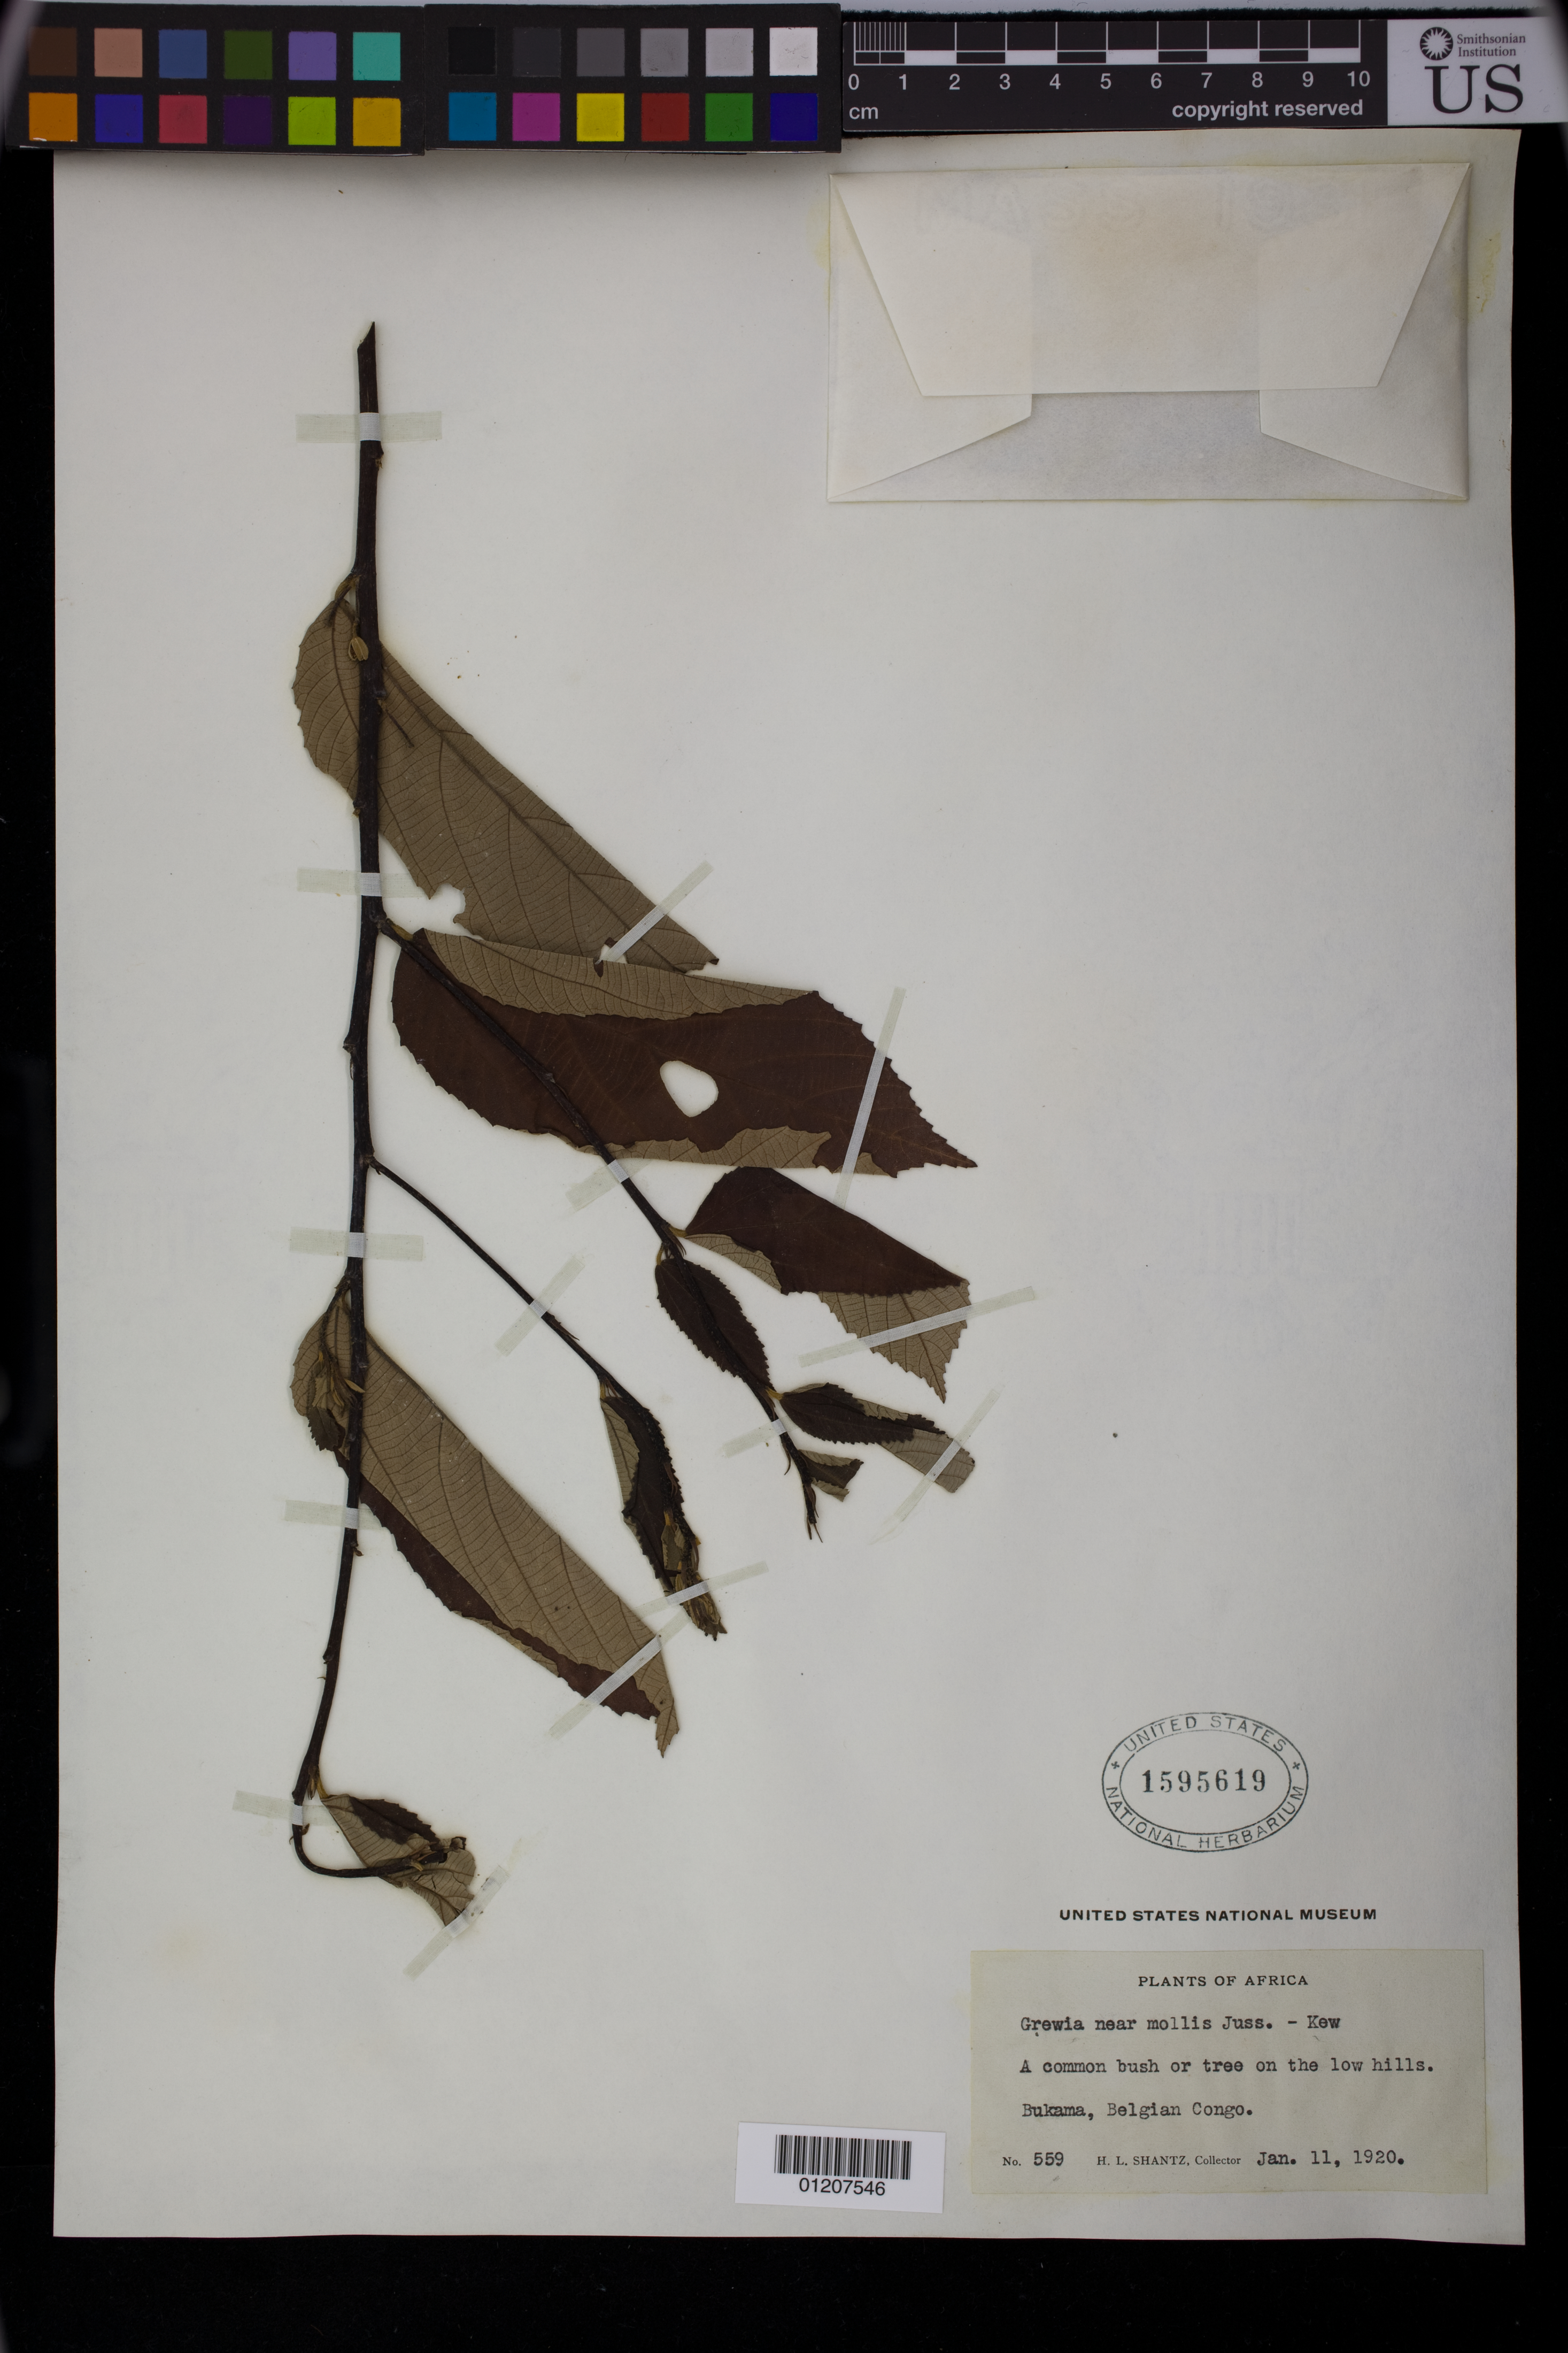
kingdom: Plantae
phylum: Tracheophyta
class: Magnoliopsida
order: Malvales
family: Malvaceae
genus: Grewia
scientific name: Grewia mollis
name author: Juss.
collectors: H. Shantz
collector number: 559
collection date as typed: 11 Jan 1920 or 01 Nov 1920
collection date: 1920-01-11 or 1920-11-01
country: Congo, Democratic Republic of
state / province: Haut-Lomami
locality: Bukama, Belgian Congo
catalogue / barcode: US 1595619